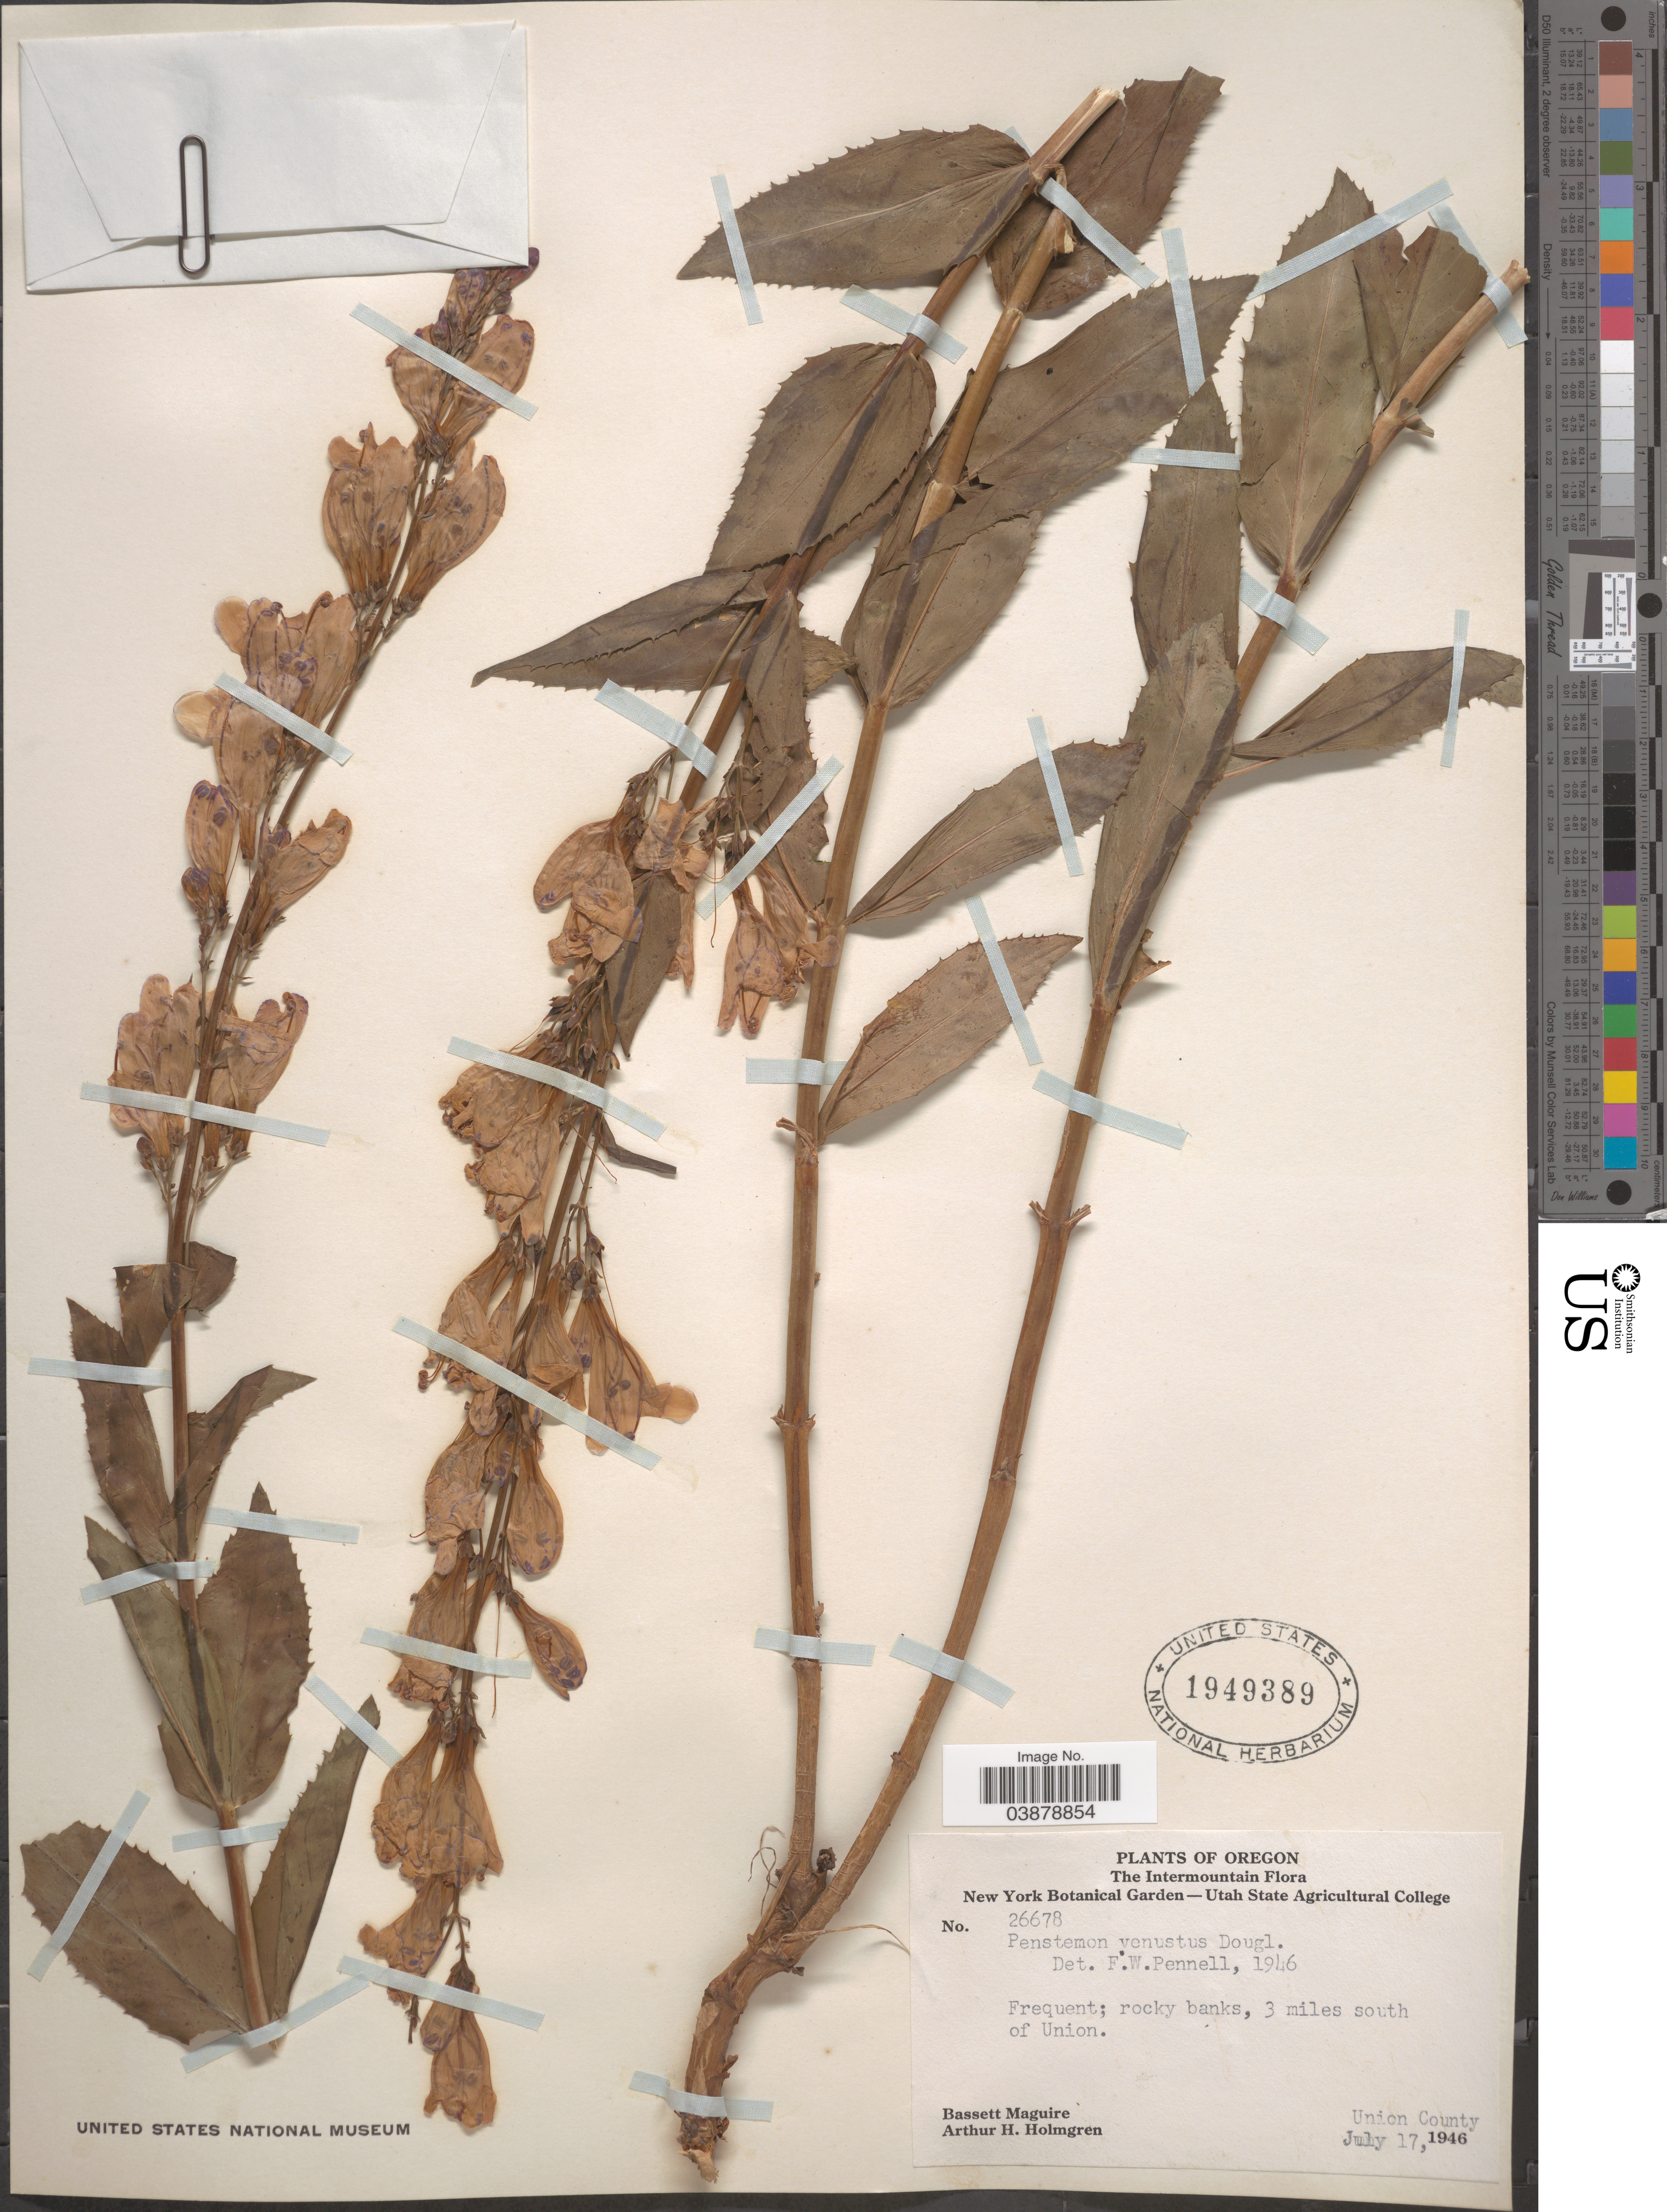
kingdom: Plantae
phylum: Tracheophyta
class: Magnoliopsida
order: Lamiales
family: Plantaginaceae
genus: Penstemon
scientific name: Penstemon venustus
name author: Douglas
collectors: B. Maguire & A. H. Holmgren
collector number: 26678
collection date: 1946-07-17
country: United States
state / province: Oregon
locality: The Intermountain. Frequent; rocky banks, 3 miles south of Union. Union County.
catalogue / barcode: US 1949389